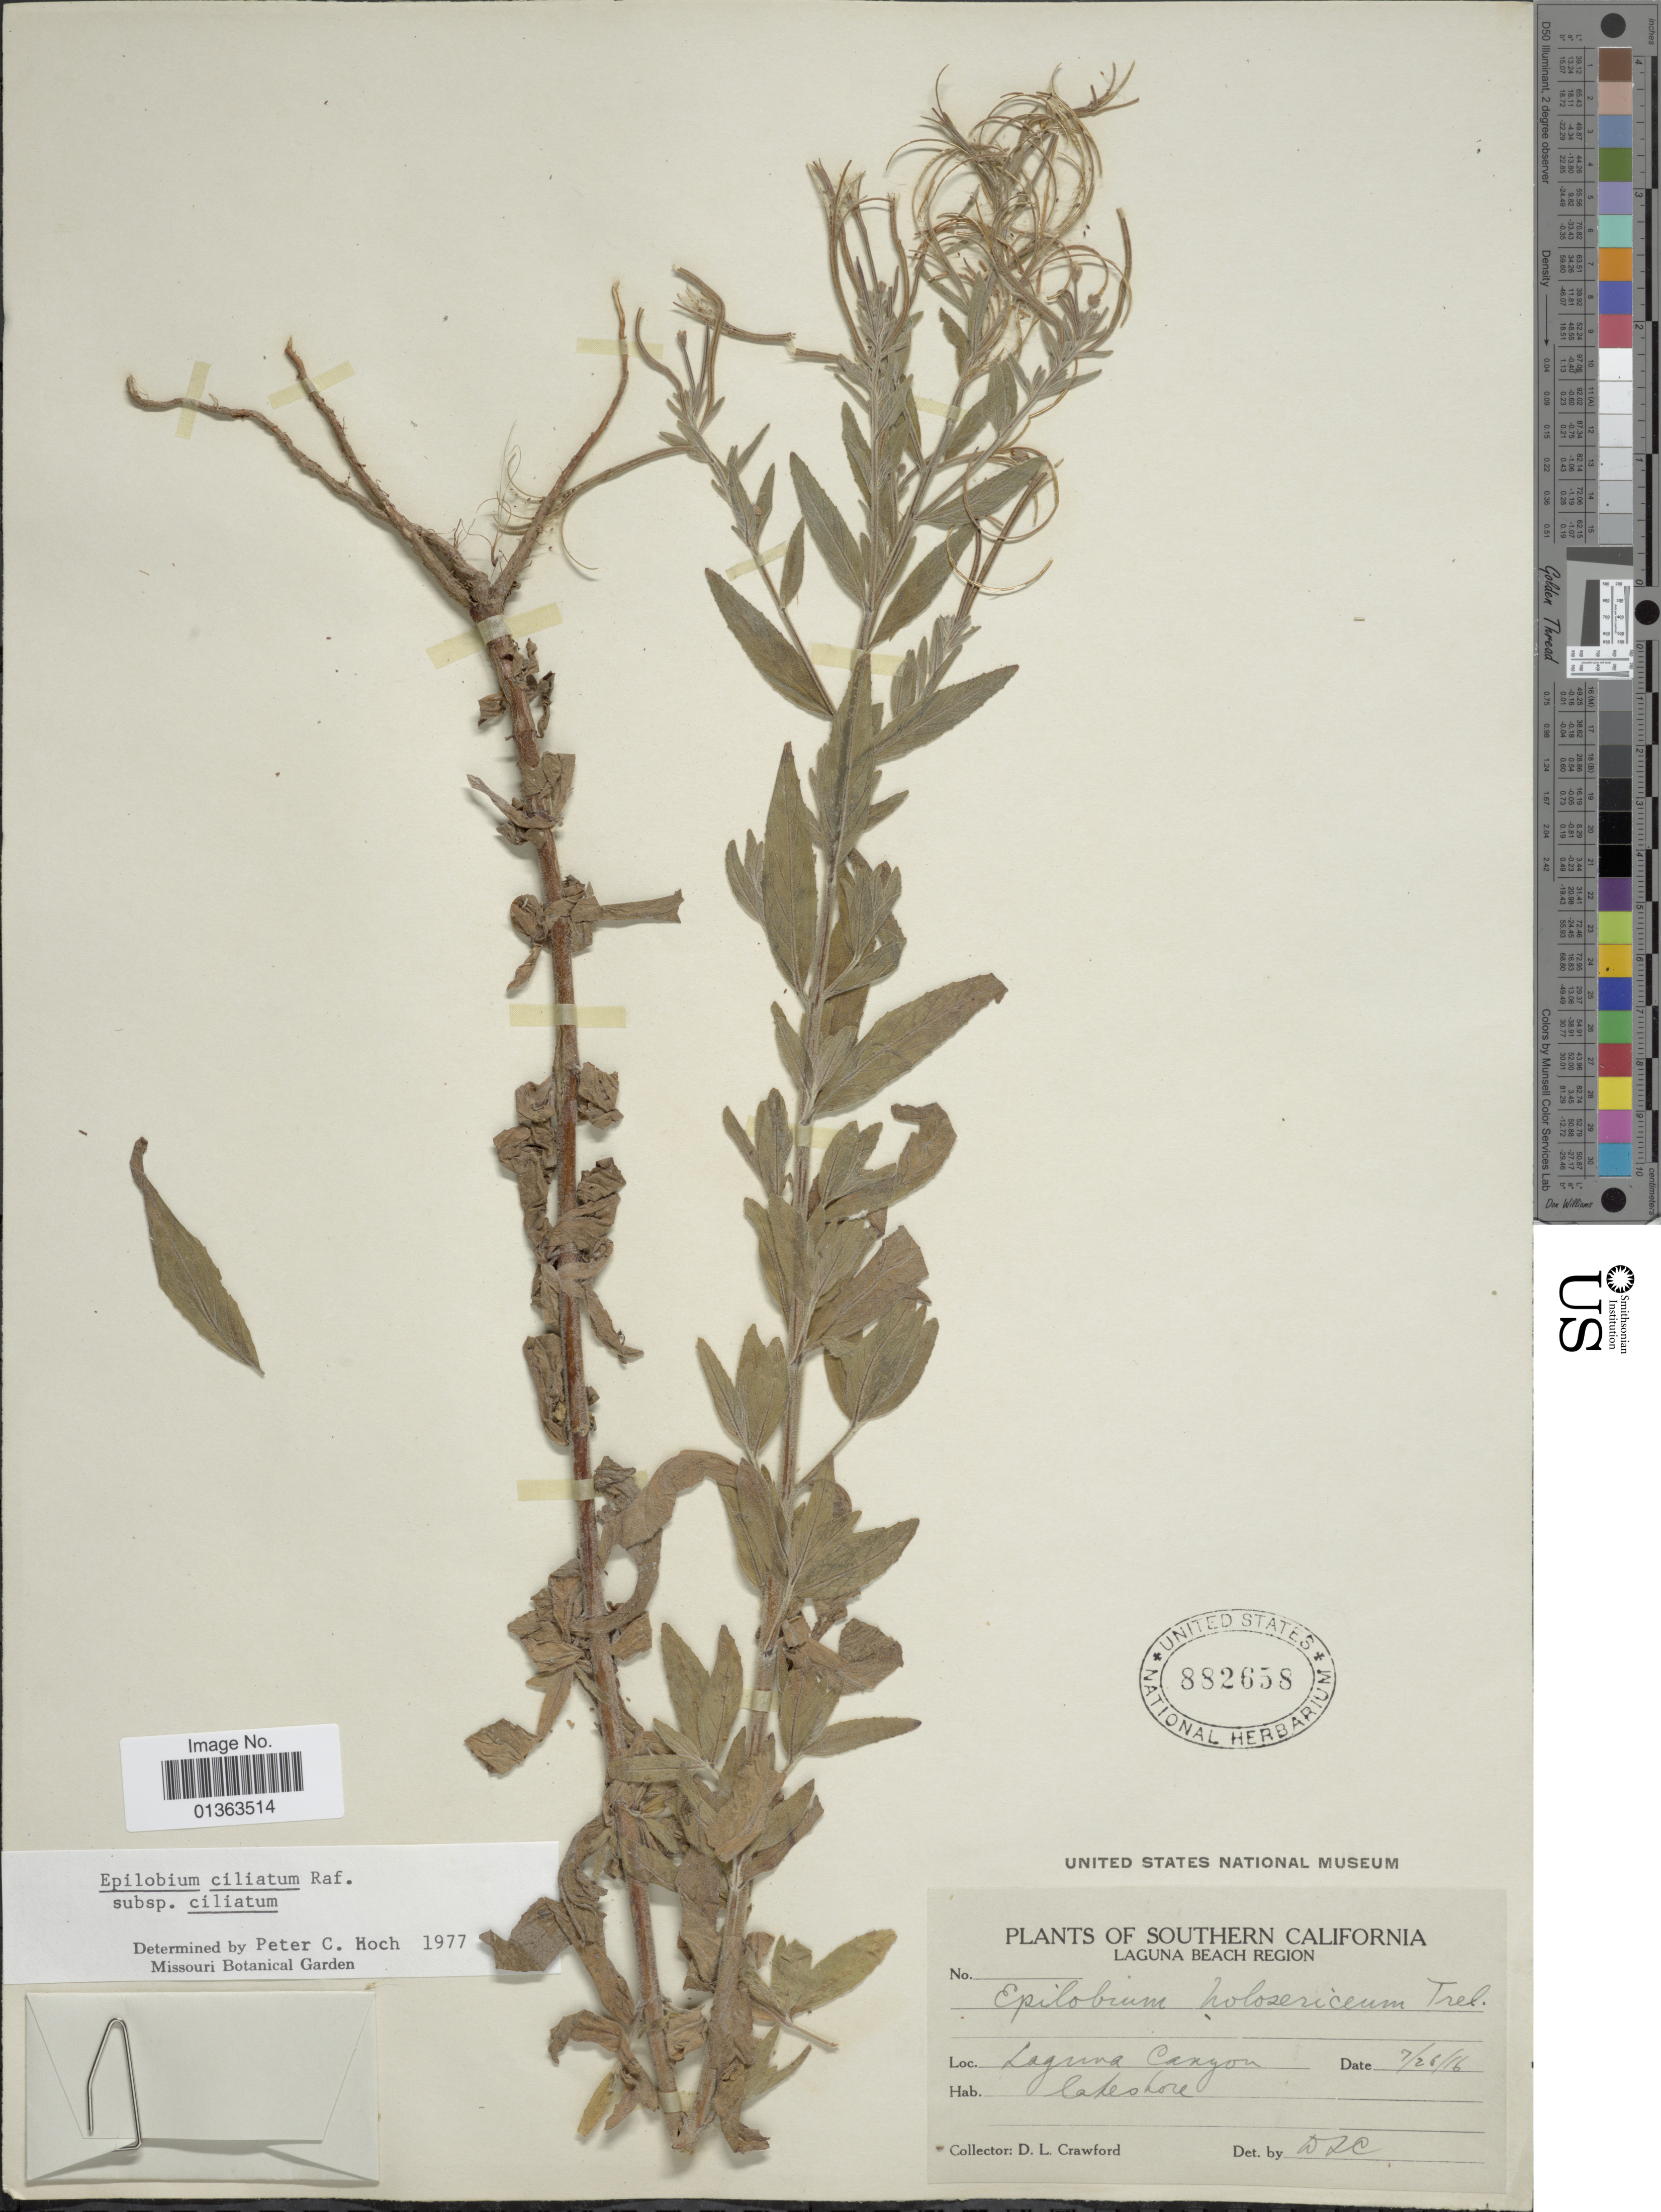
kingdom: Plantae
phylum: Tracheophyta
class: Magnoliopsida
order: Myrtales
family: Onagraceae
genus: Epilobium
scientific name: Epilobium ciliatum subsp. ciliatum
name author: Raf.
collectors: D. L. Crawford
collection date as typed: Transcribed d/m/y: 26/7/16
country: United States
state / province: California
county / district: Orange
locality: Southern California. Laguna Beach Region. Laguna Canyon.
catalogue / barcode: US 882658